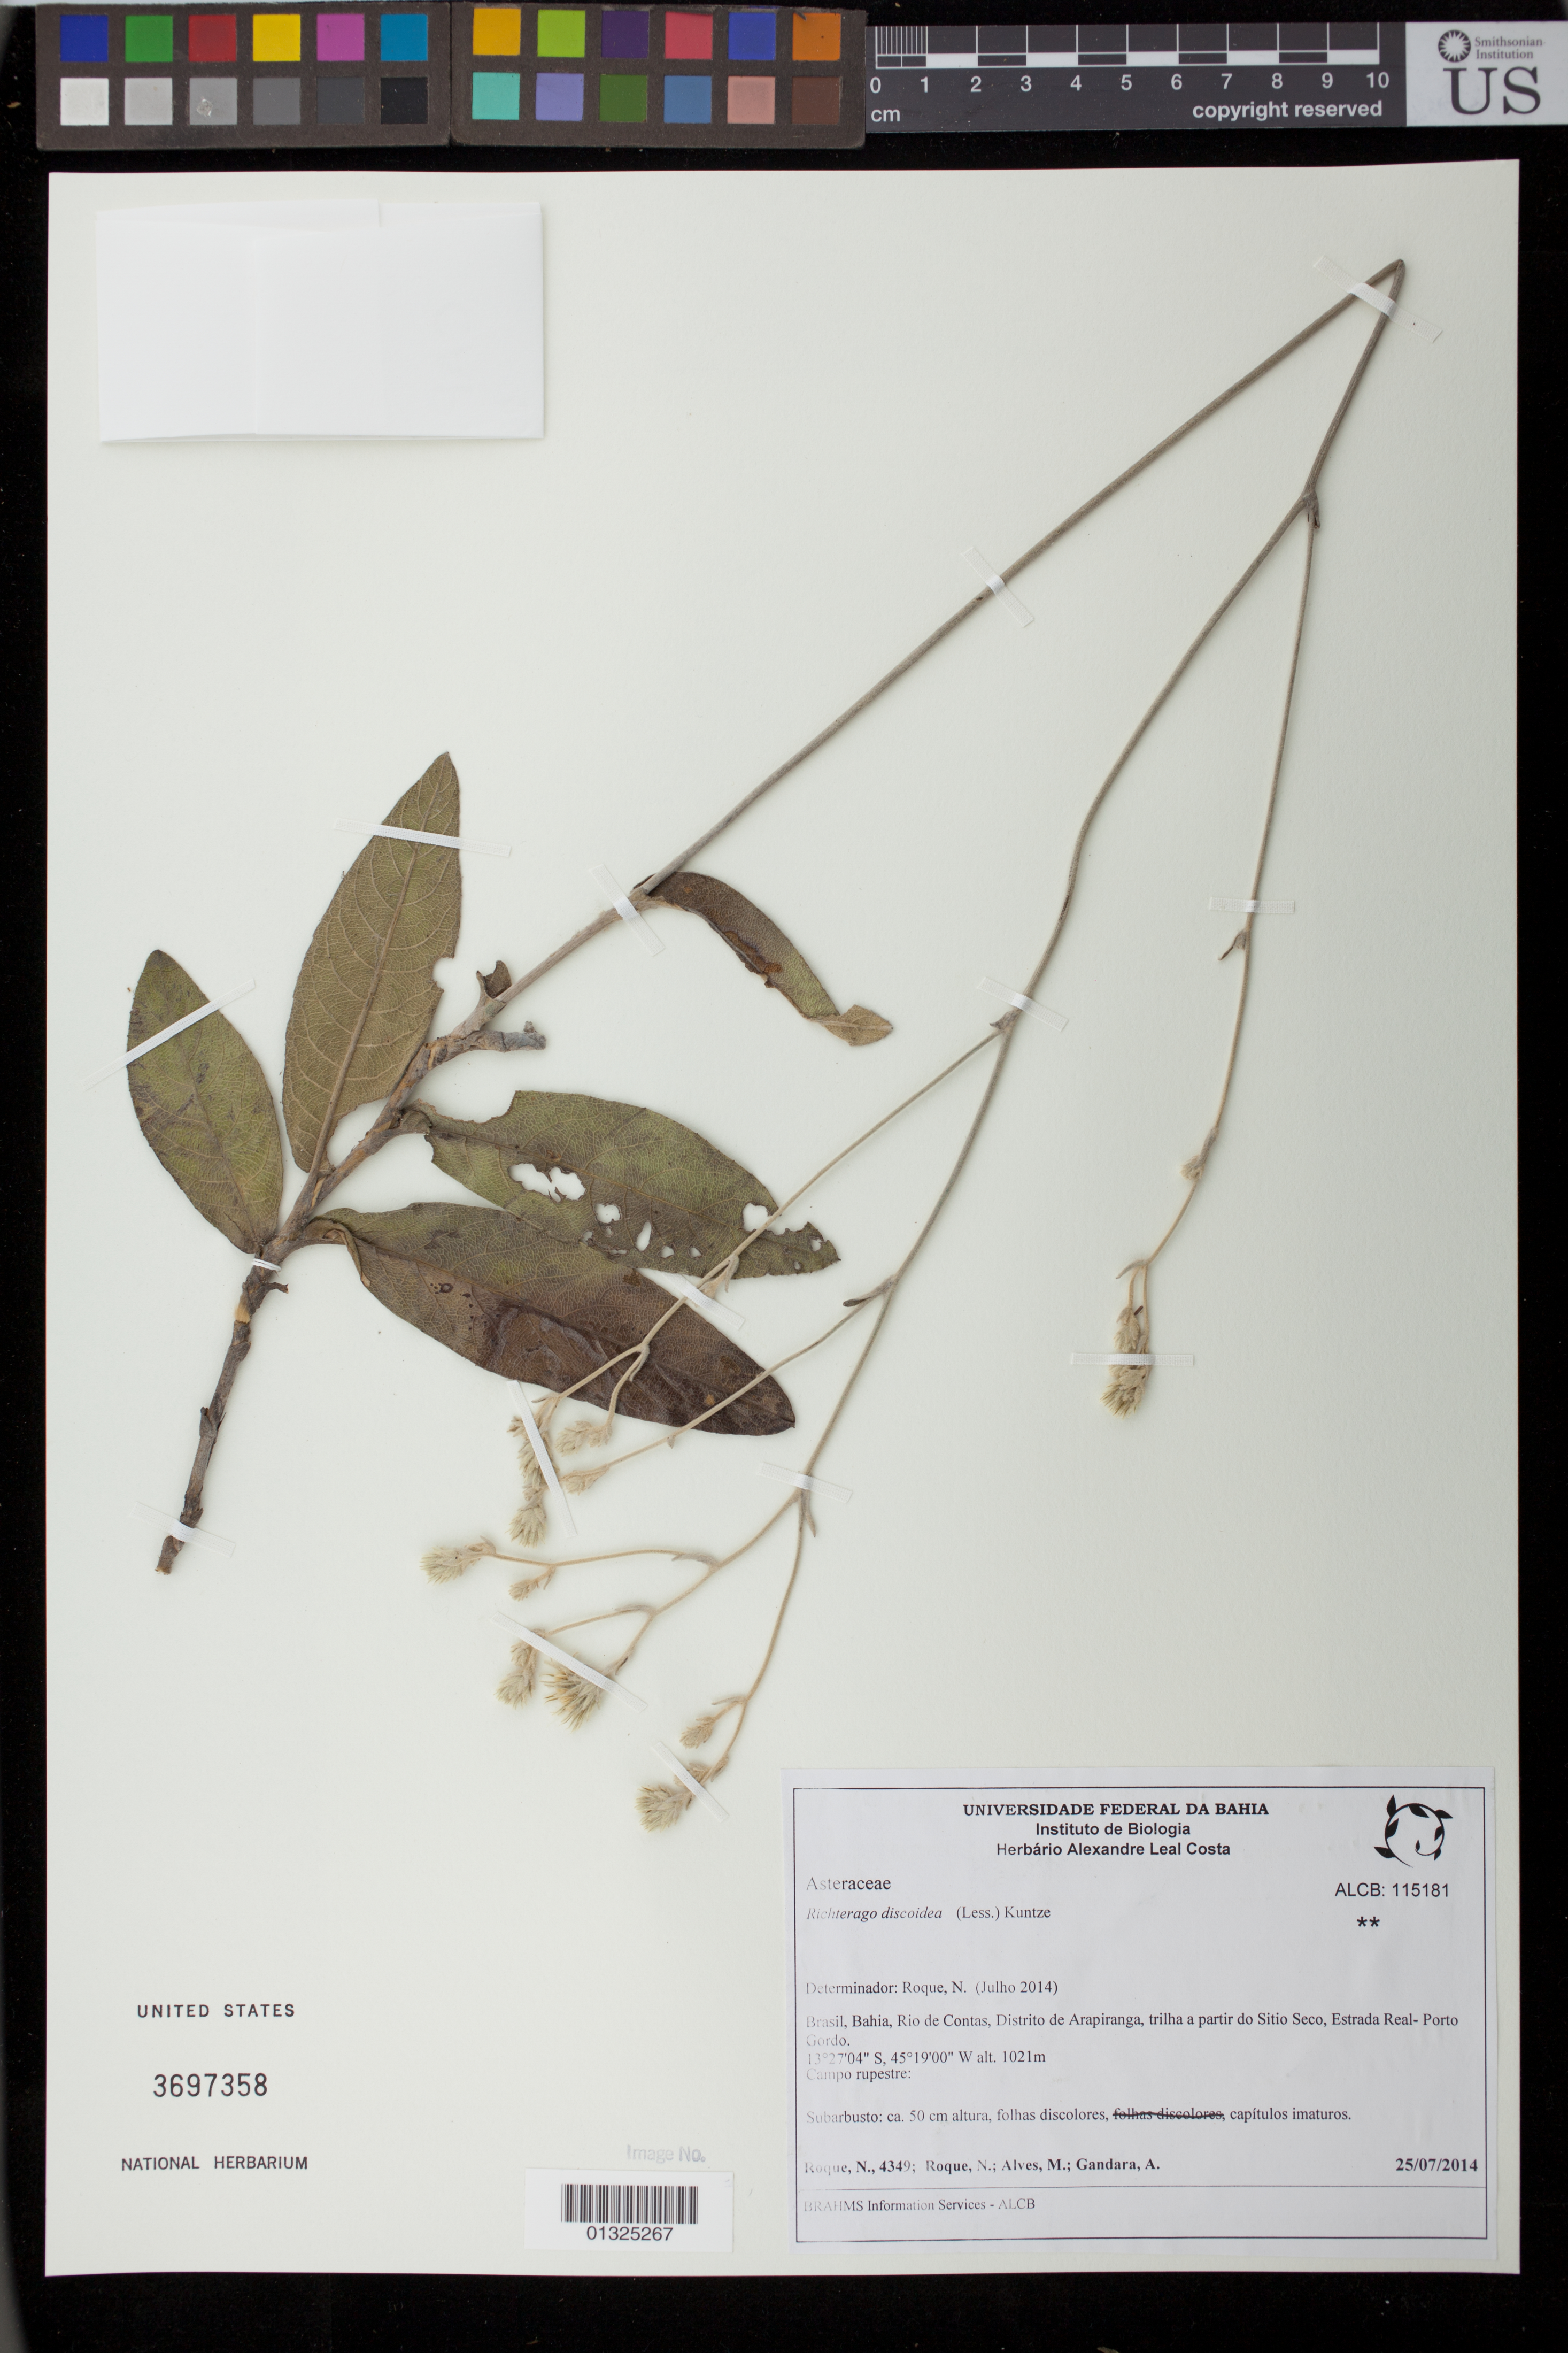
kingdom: Plantae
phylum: Tracheophyta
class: Magnoliopsida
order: Asterales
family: Asteraceae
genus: Richterago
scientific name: Richterago discoidea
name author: (Less.) Kuntze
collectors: N. Roque, M. Alves & A. Gándara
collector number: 4349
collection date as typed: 25 July 2014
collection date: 2014-07-25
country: Brazil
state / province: Bahia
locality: Rio de Contas, Distrito de Arapiranga, trilha a partir do Sitio Seco, Estrada Real - Porto Gordo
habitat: Campo rupestre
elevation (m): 1021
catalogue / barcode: US 3697358